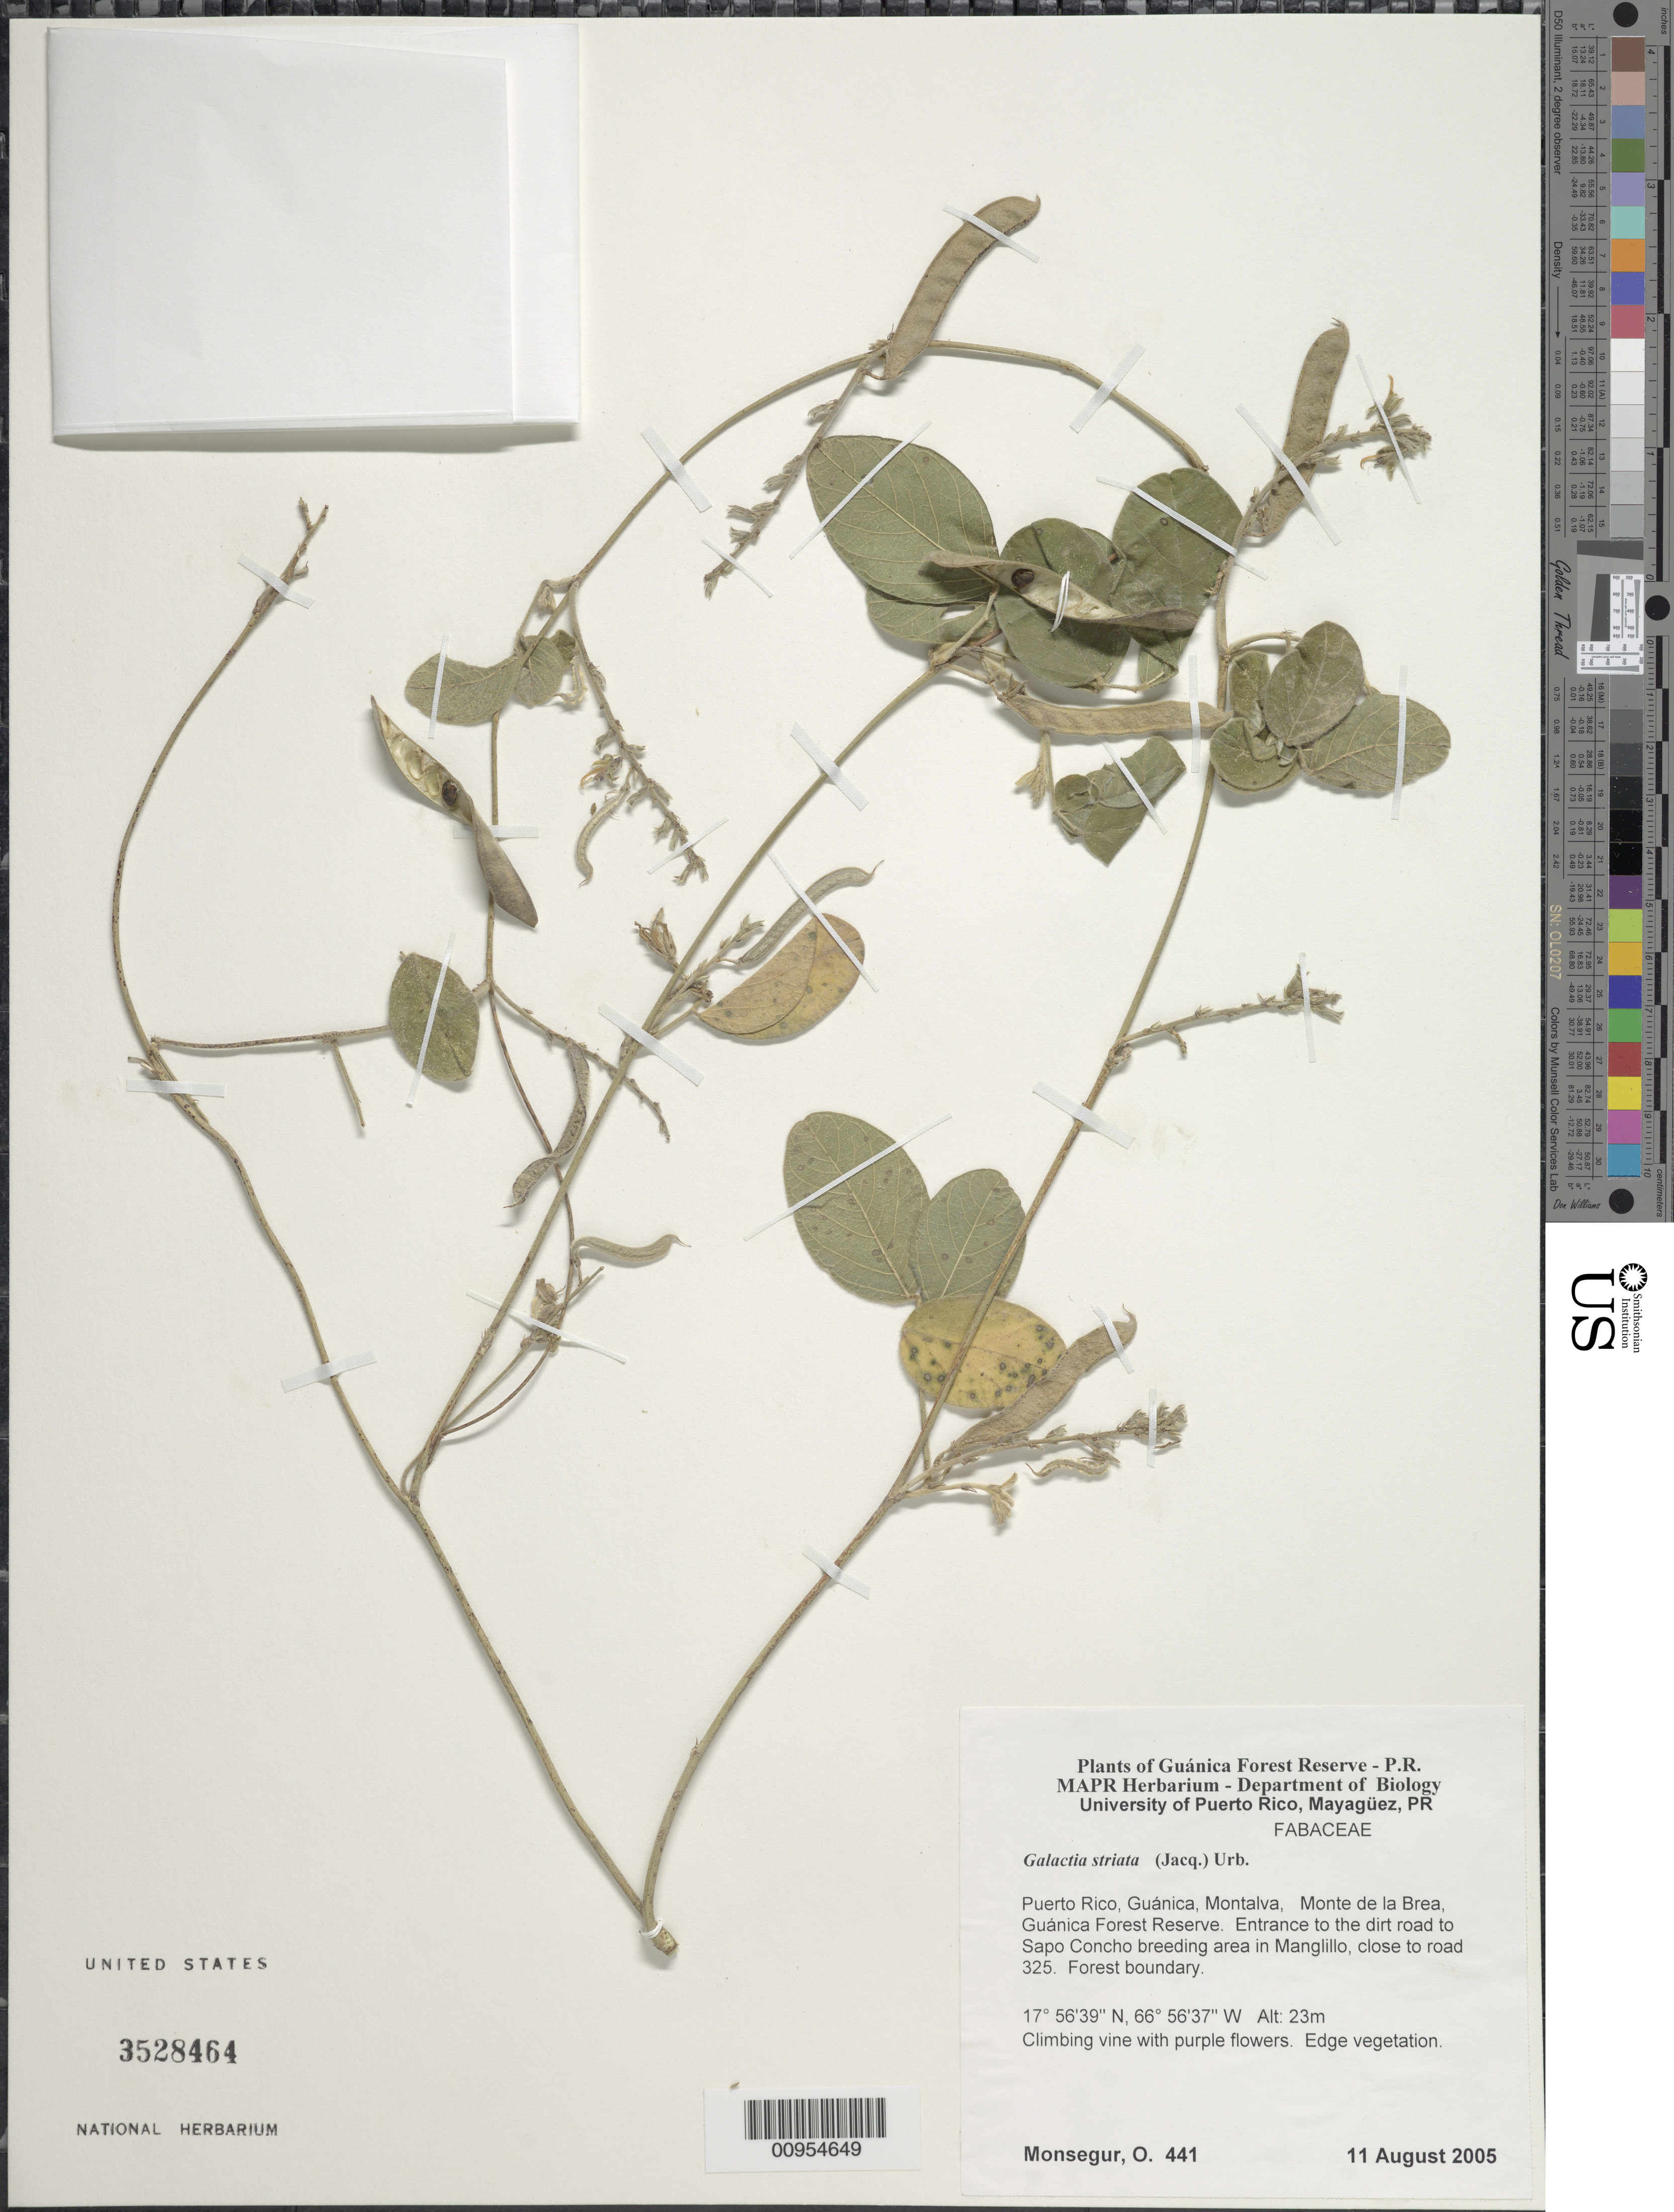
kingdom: Plantae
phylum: Tracheophyta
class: Magnoliopsida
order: Fabales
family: Fabaceae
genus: Galactia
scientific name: Galactia striata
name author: (Jacq.) Urb.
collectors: O. Monsegur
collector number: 441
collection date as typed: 11 Aug 2005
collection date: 2005-08-11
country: Puerto Rico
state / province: Guánica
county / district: Montalva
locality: Guánica Forest Reserve. Monte de la Brea, entrance to the dirt road to Sapo Concho breeding area in Manglillo, close to road 325. Forest boundary.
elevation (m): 23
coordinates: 17.56391, 66.56374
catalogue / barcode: US 3528464